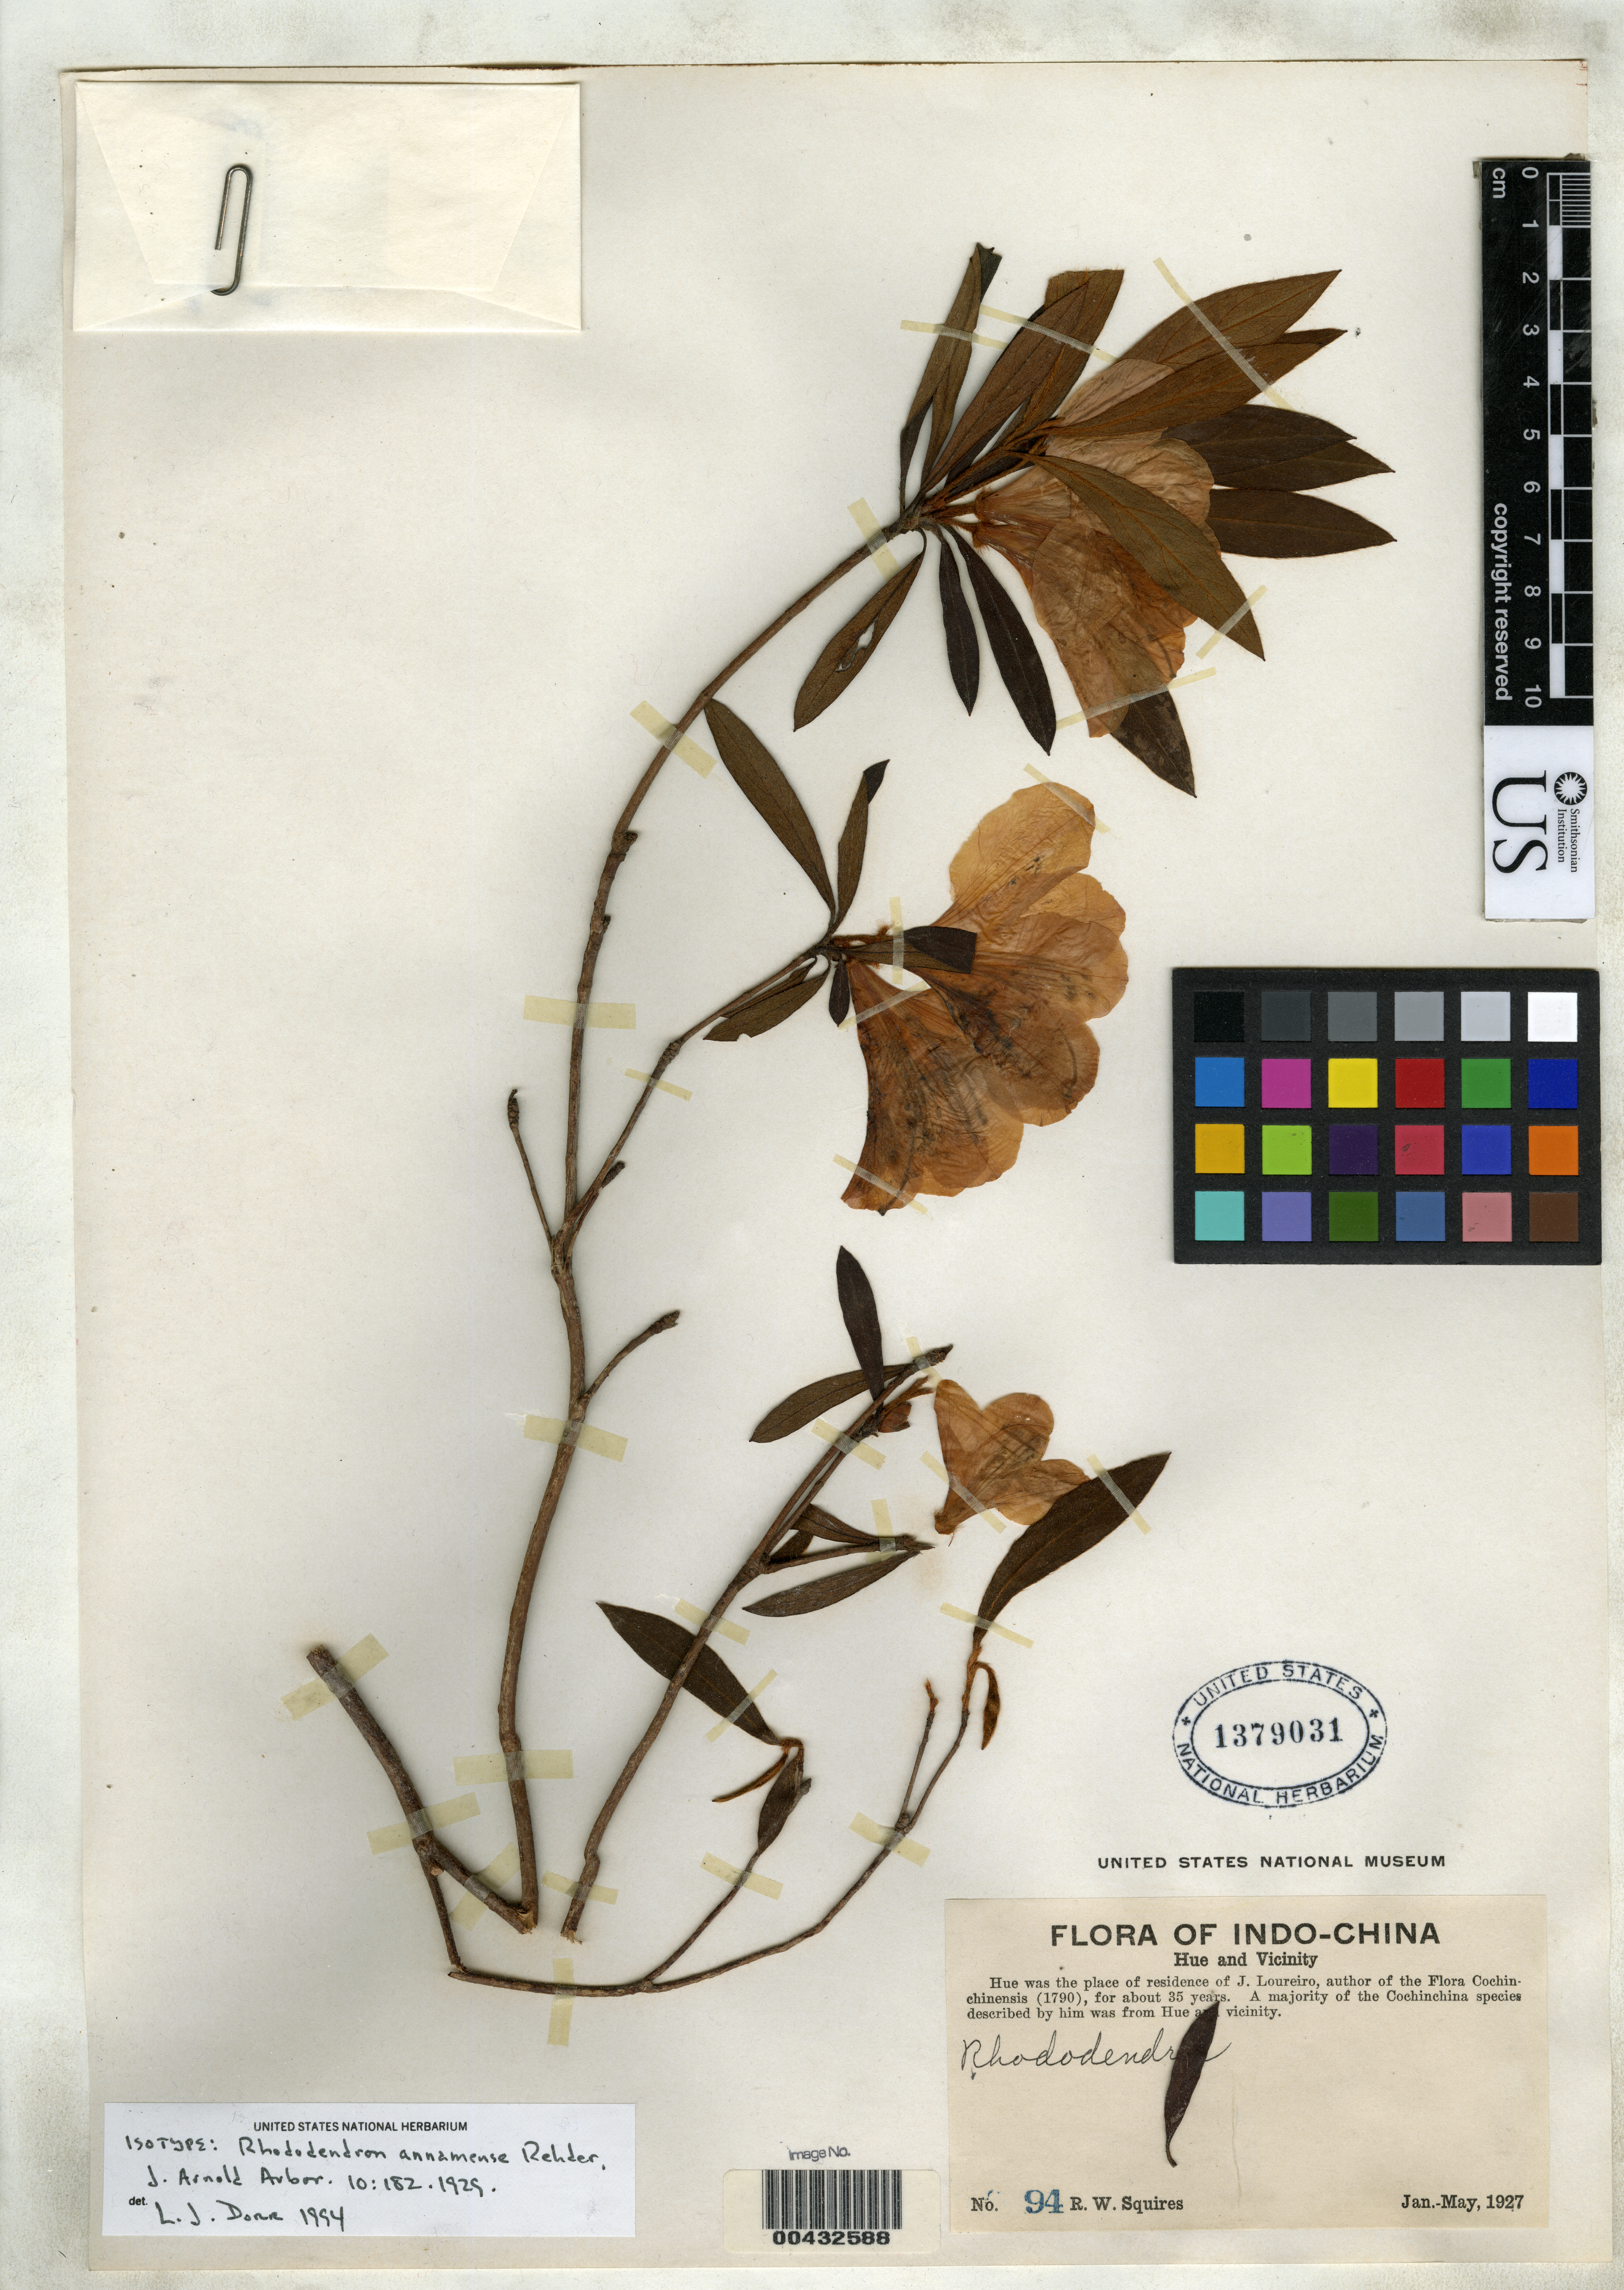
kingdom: Plantae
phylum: Tracheophyta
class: Magnoliopsida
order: Ericales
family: Ericaceae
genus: Rhododendron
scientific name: Rhododendron annamense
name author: Rehder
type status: Isotype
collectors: R. Squires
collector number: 94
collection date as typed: Jan 1927 to -- May 1927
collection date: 1927-01/1927-05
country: Vietnam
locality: Hue & vicinity.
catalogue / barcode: US 1379031